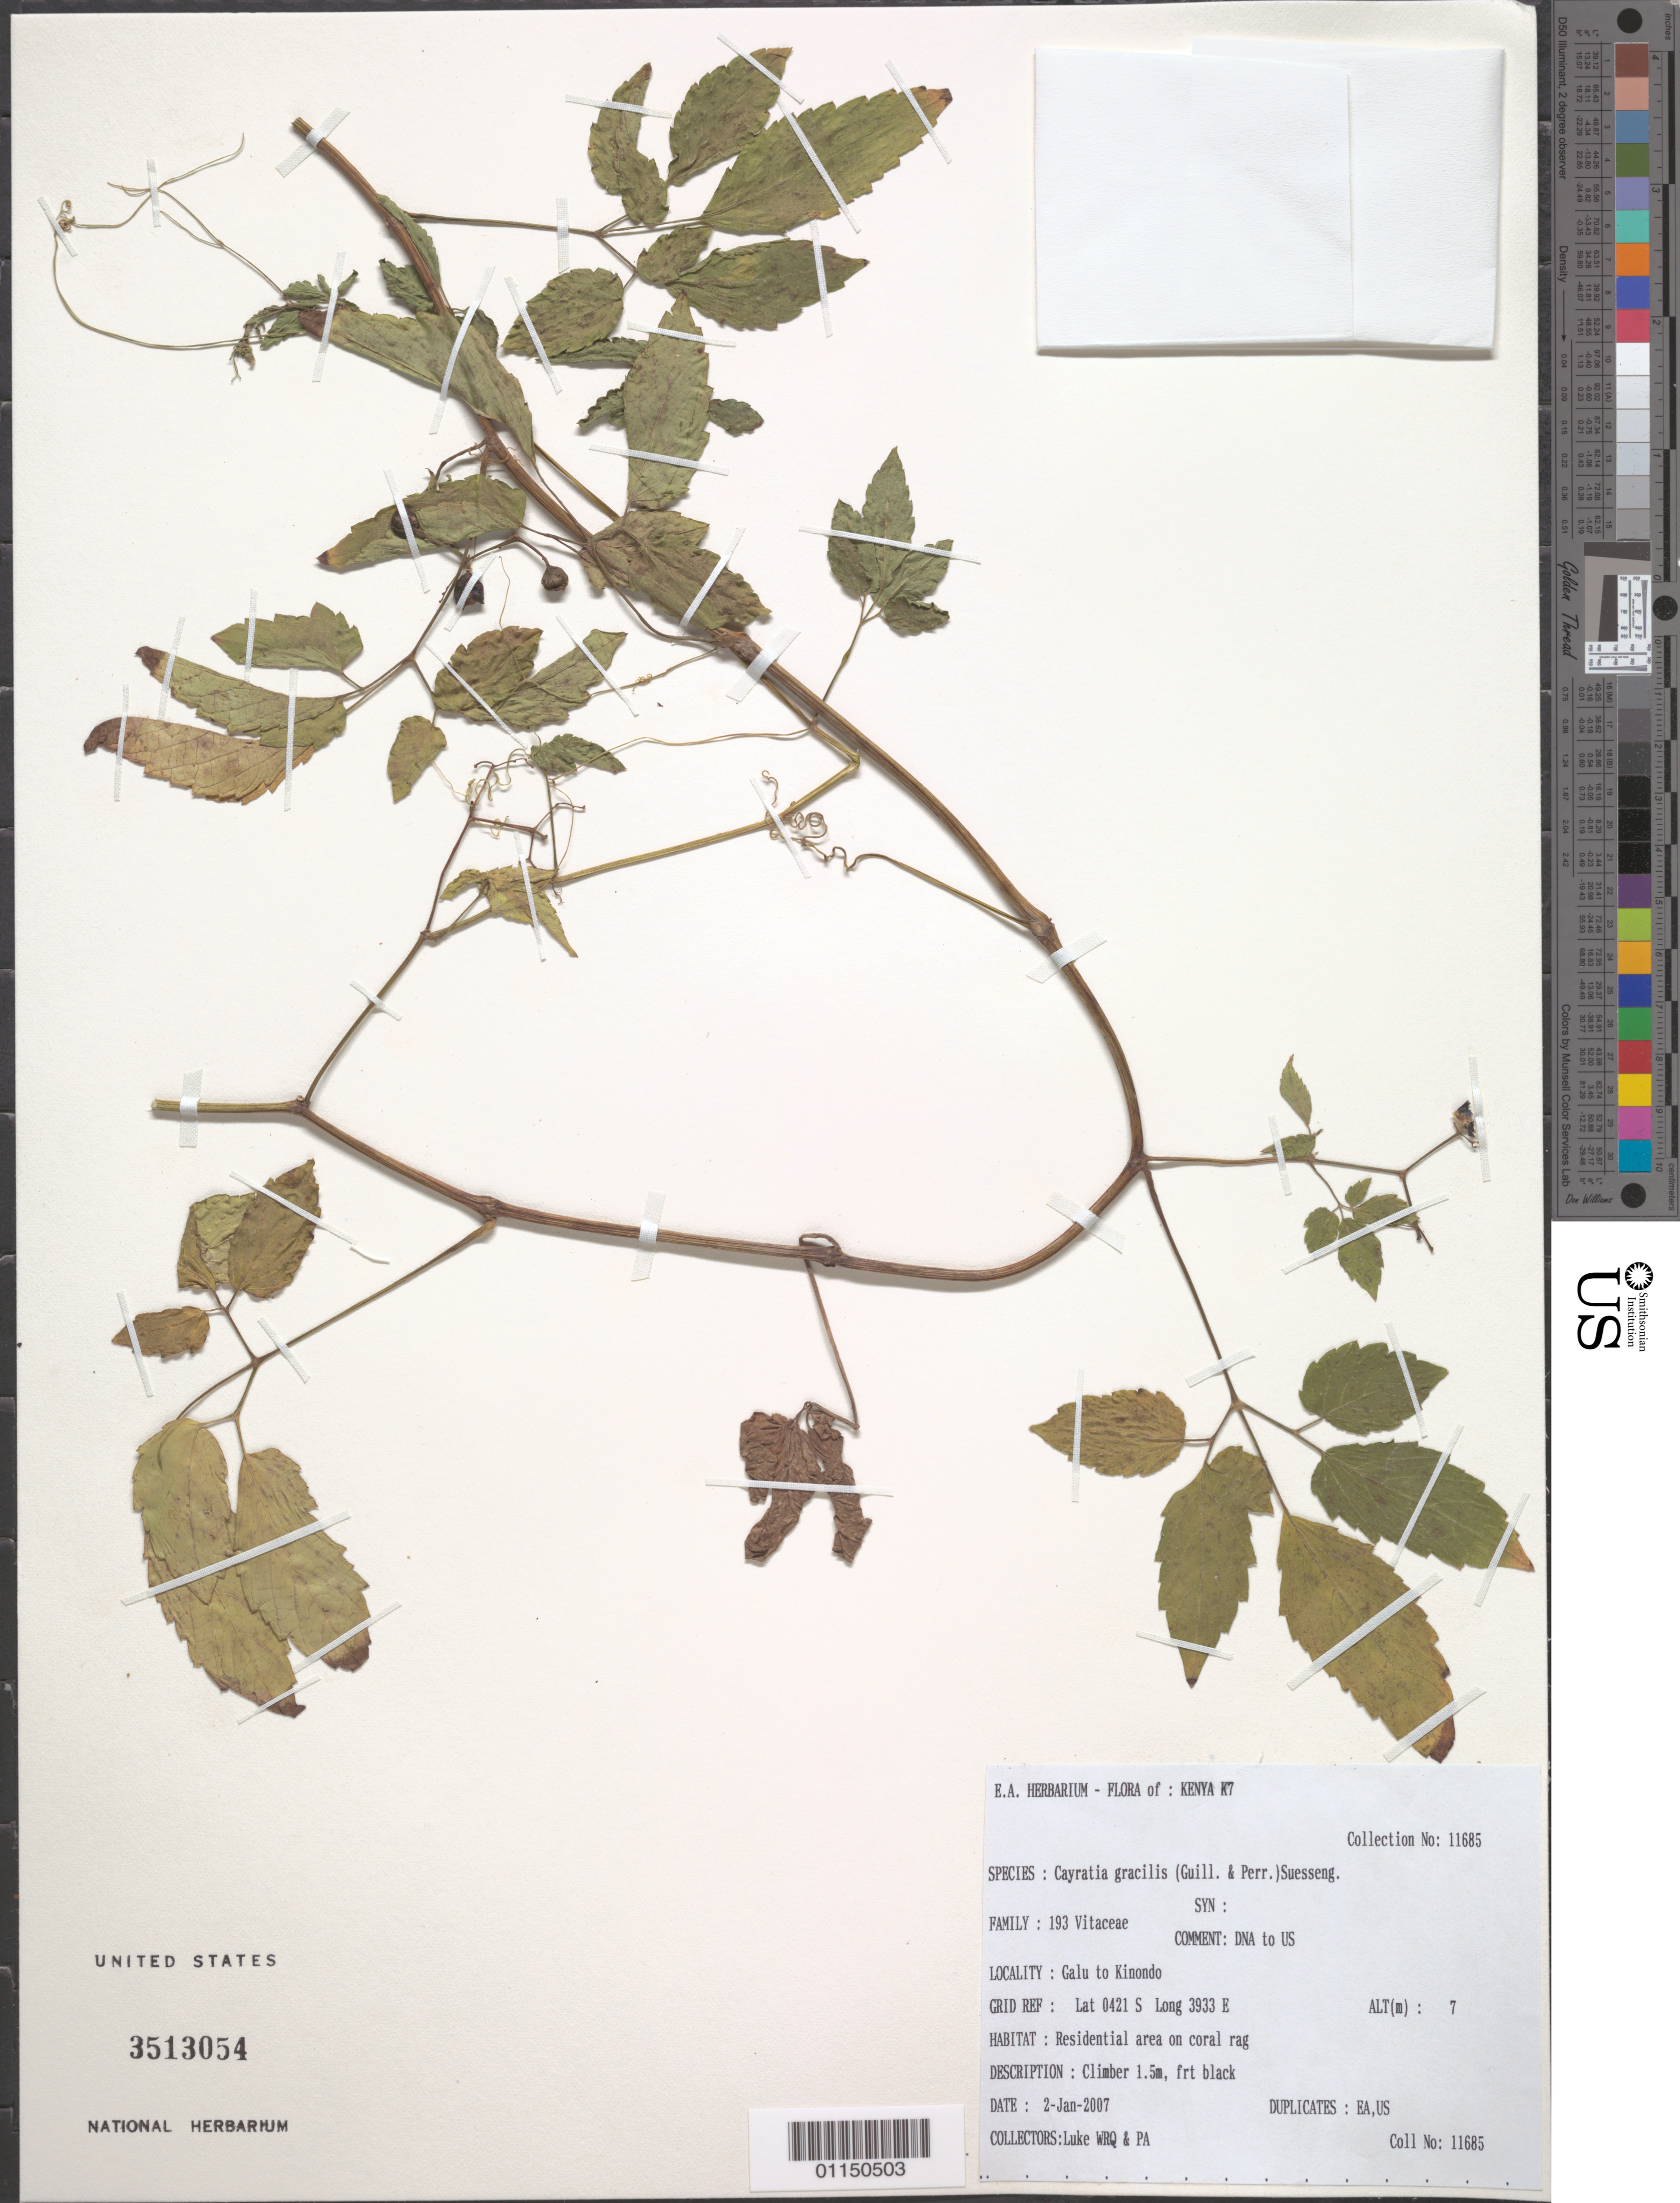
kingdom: Plantae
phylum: Tracheophyta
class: Magnoliopsida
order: Vitales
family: Vitaceae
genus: Cayratia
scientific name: Cayratia gracilis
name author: (Guill. & Perr.) Suess.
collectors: Q. Luke & P. Luke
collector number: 11685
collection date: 2007-01-02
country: Kenya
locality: Galu to Kinondo.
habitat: Residential area on coral rag. Climber.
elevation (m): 7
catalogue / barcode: US 3513054